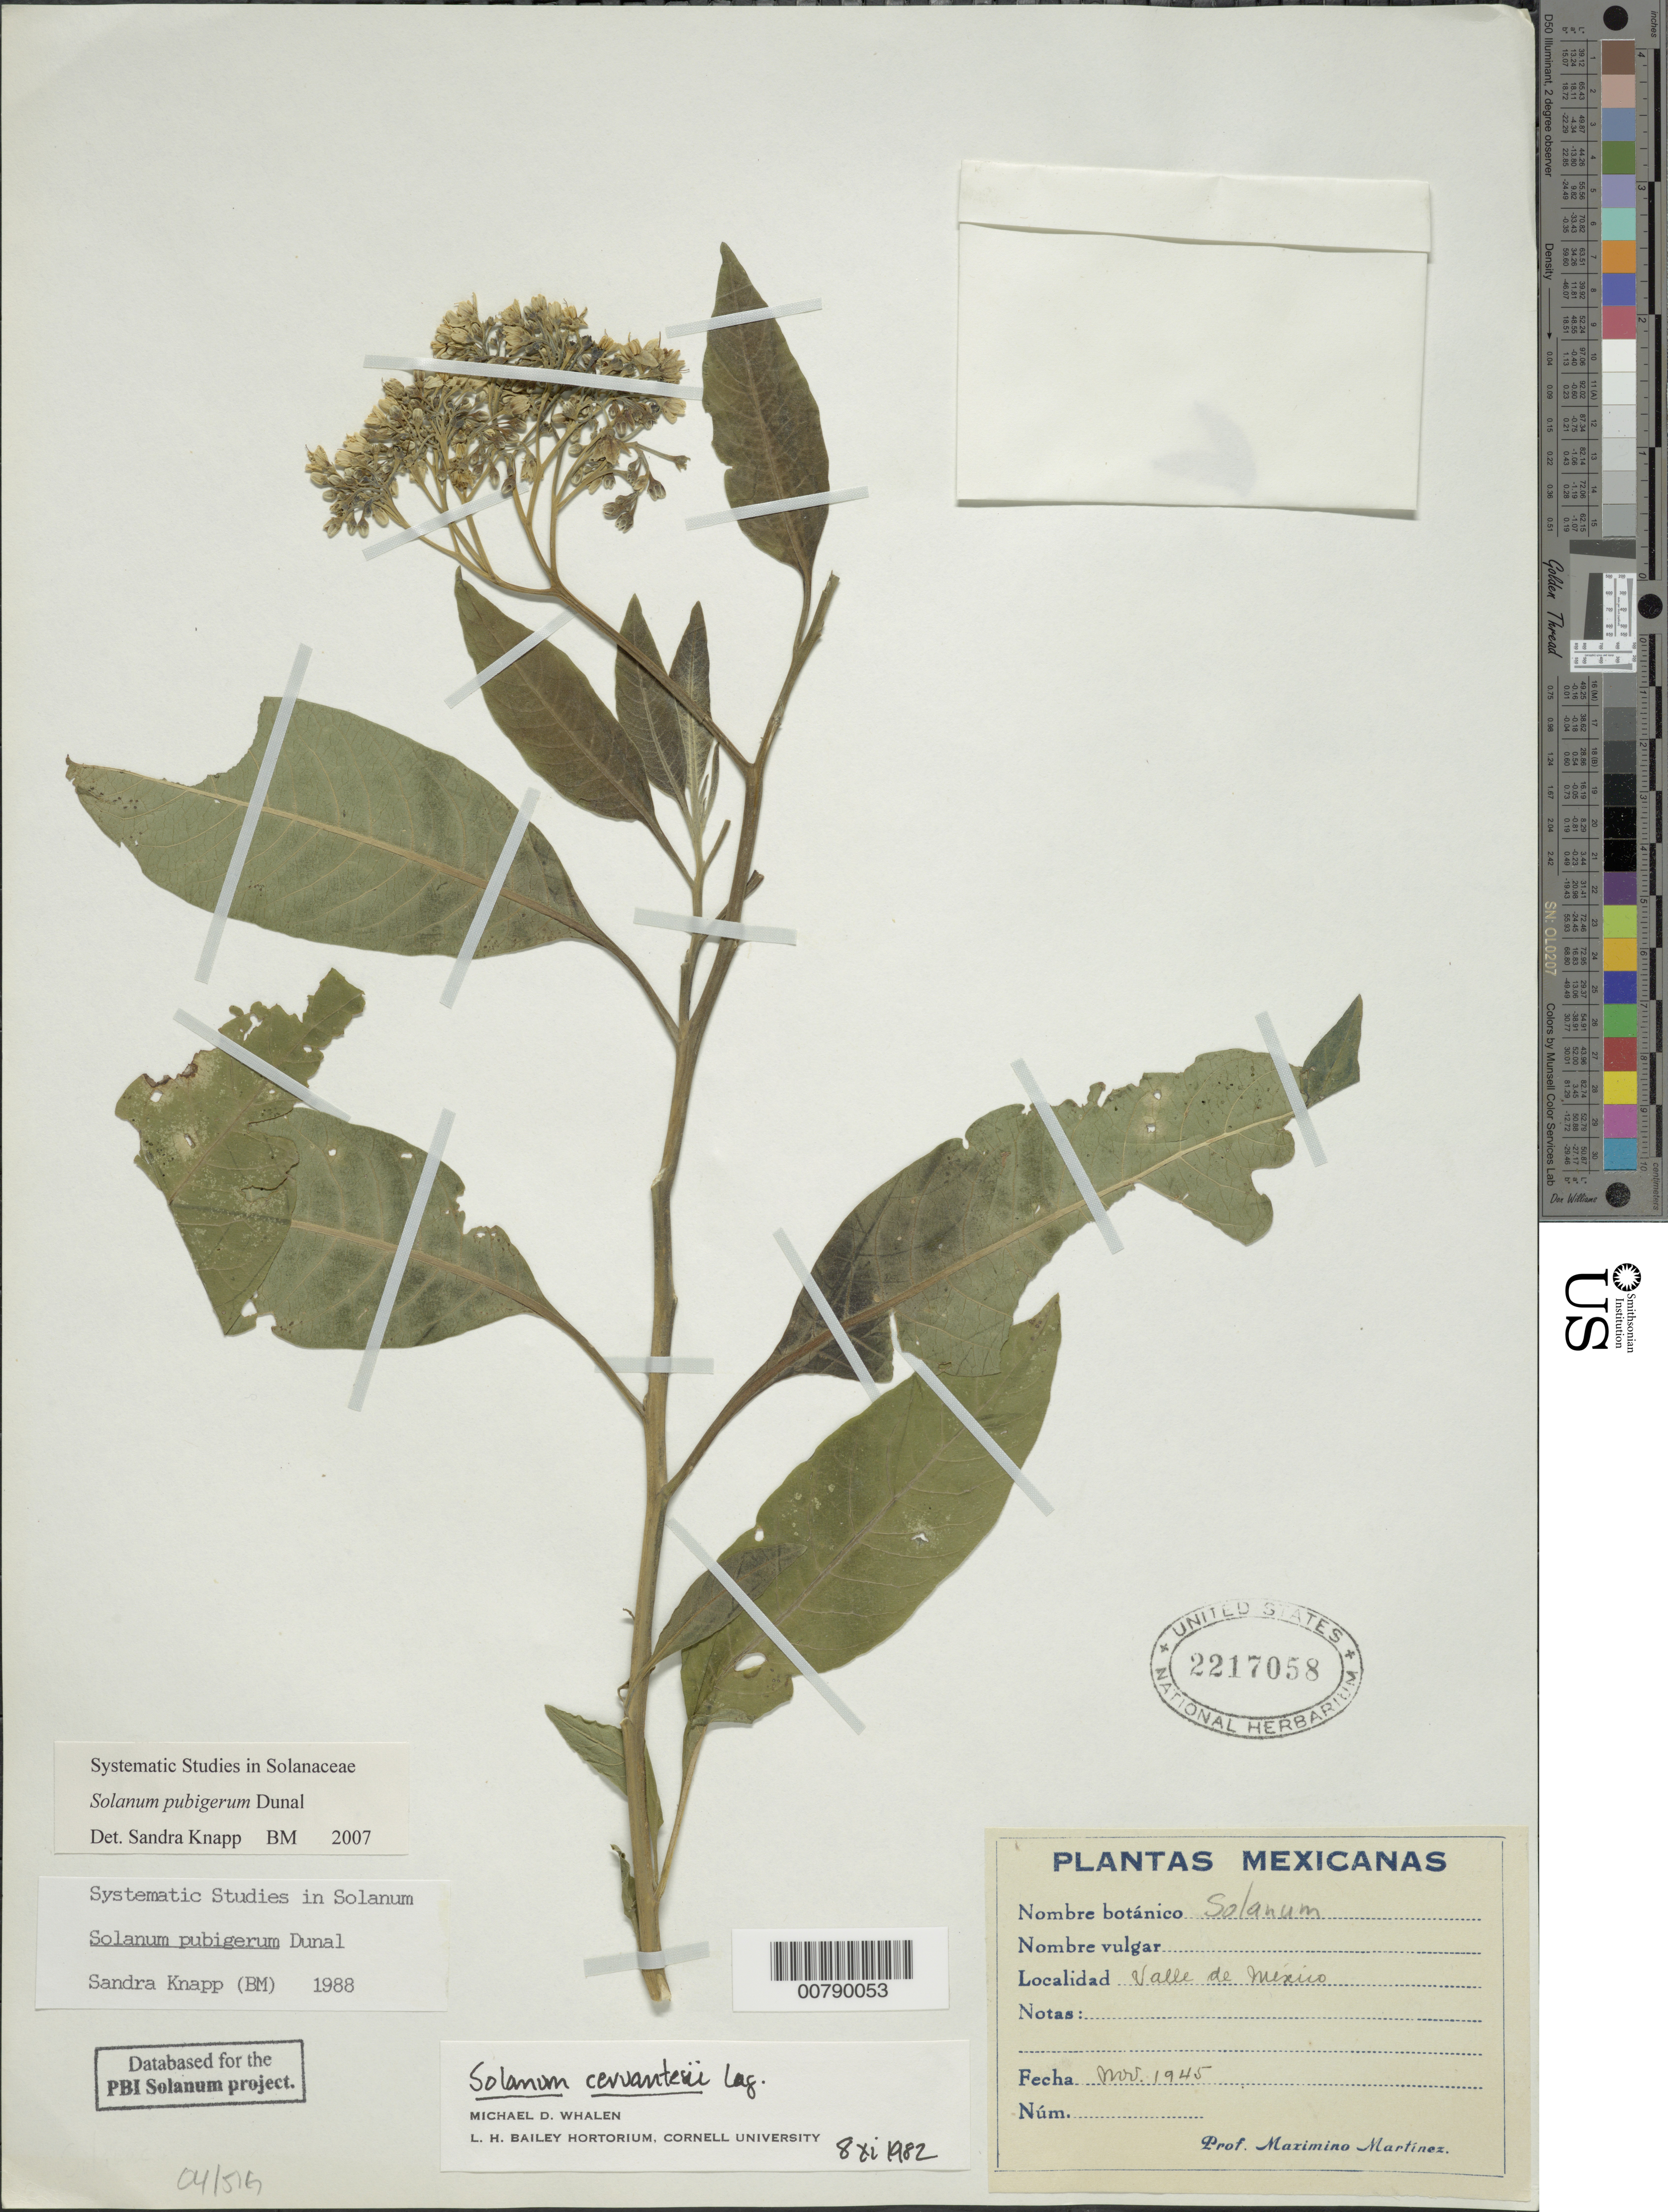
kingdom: Plantae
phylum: Tracheophyta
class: Magnoliopsida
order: Solanales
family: Solanaceae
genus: Solanum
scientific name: Solanum pubigerum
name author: Dunal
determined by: Knapp, S. D.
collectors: M. Martinez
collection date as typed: Nov 1945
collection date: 1945-11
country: Mexico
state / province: Distrito Federal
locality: Valle de Mexico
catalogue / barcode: US 2217058